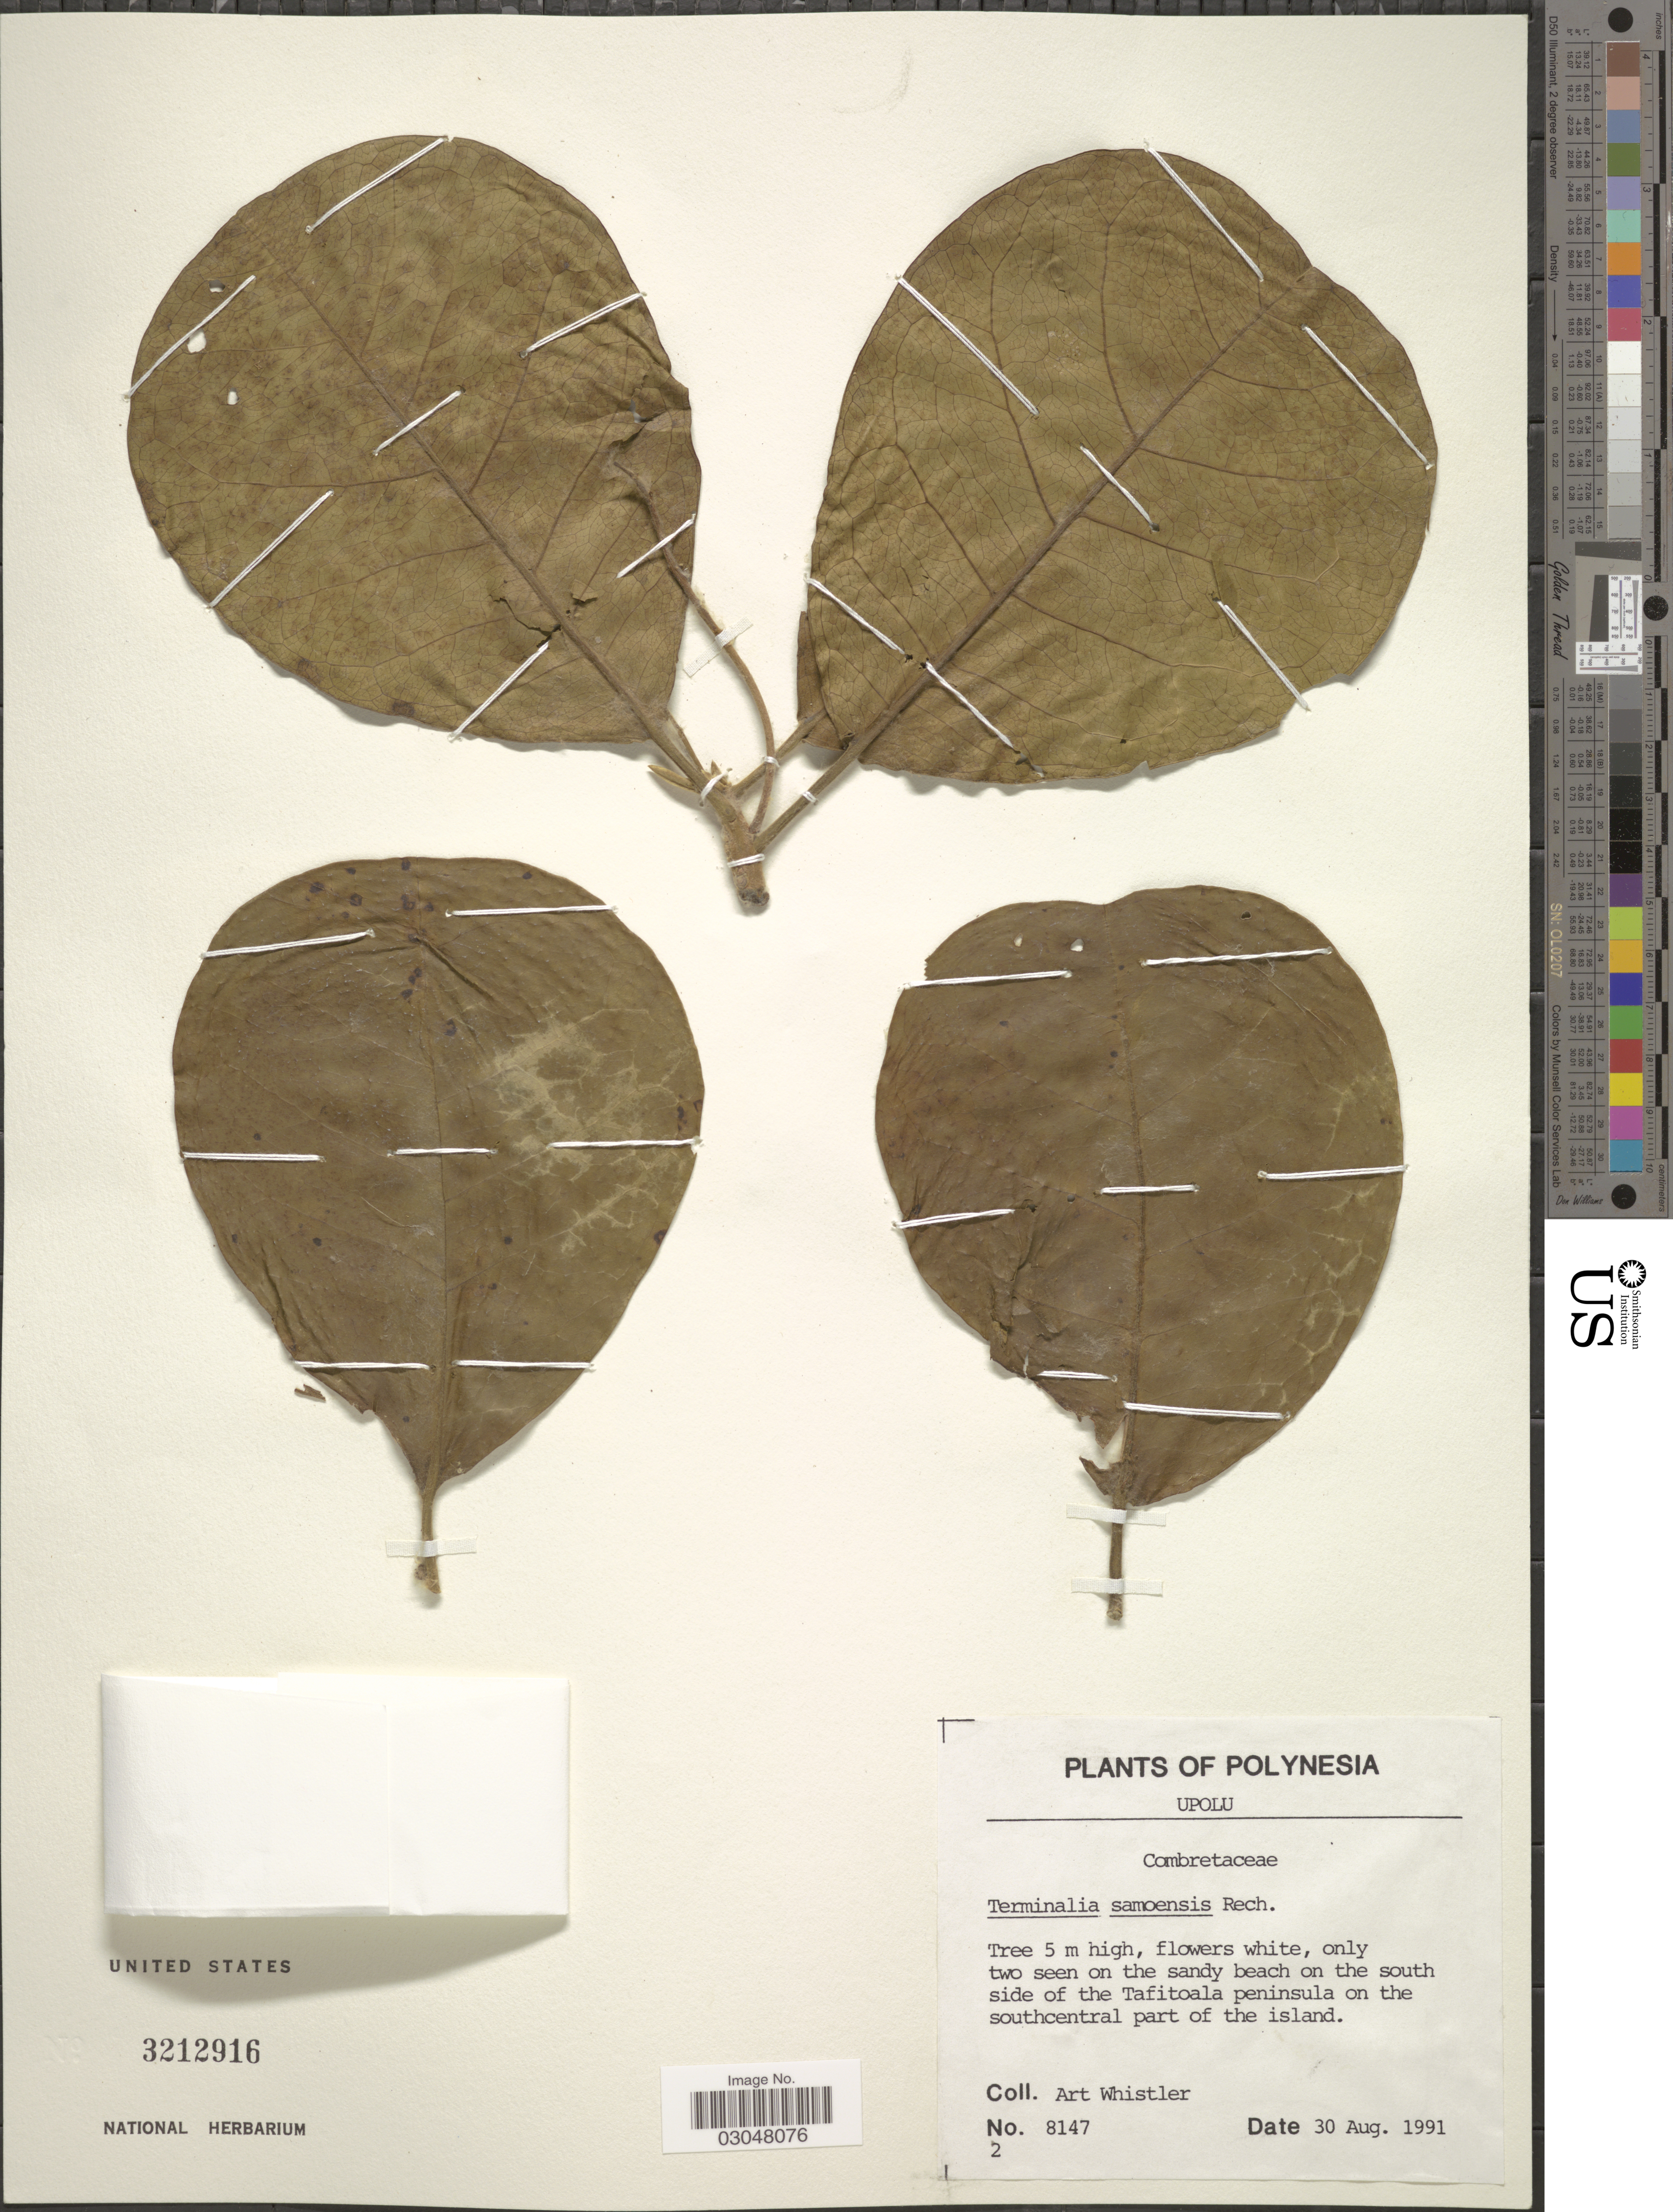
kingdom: Plantae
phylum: Tracheophyta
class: Magnoliopsida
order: Myrtales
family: Combretaceae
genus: Terminalia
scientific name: Terminalia samoensis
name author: Rech.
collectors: A. Whistler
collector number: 8147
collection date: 1991-08-30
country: Samoa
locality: Polynesia. Upolu. South side of the Tafitoala peninsula on the southcentral part of the island.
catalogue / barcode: US 3212916